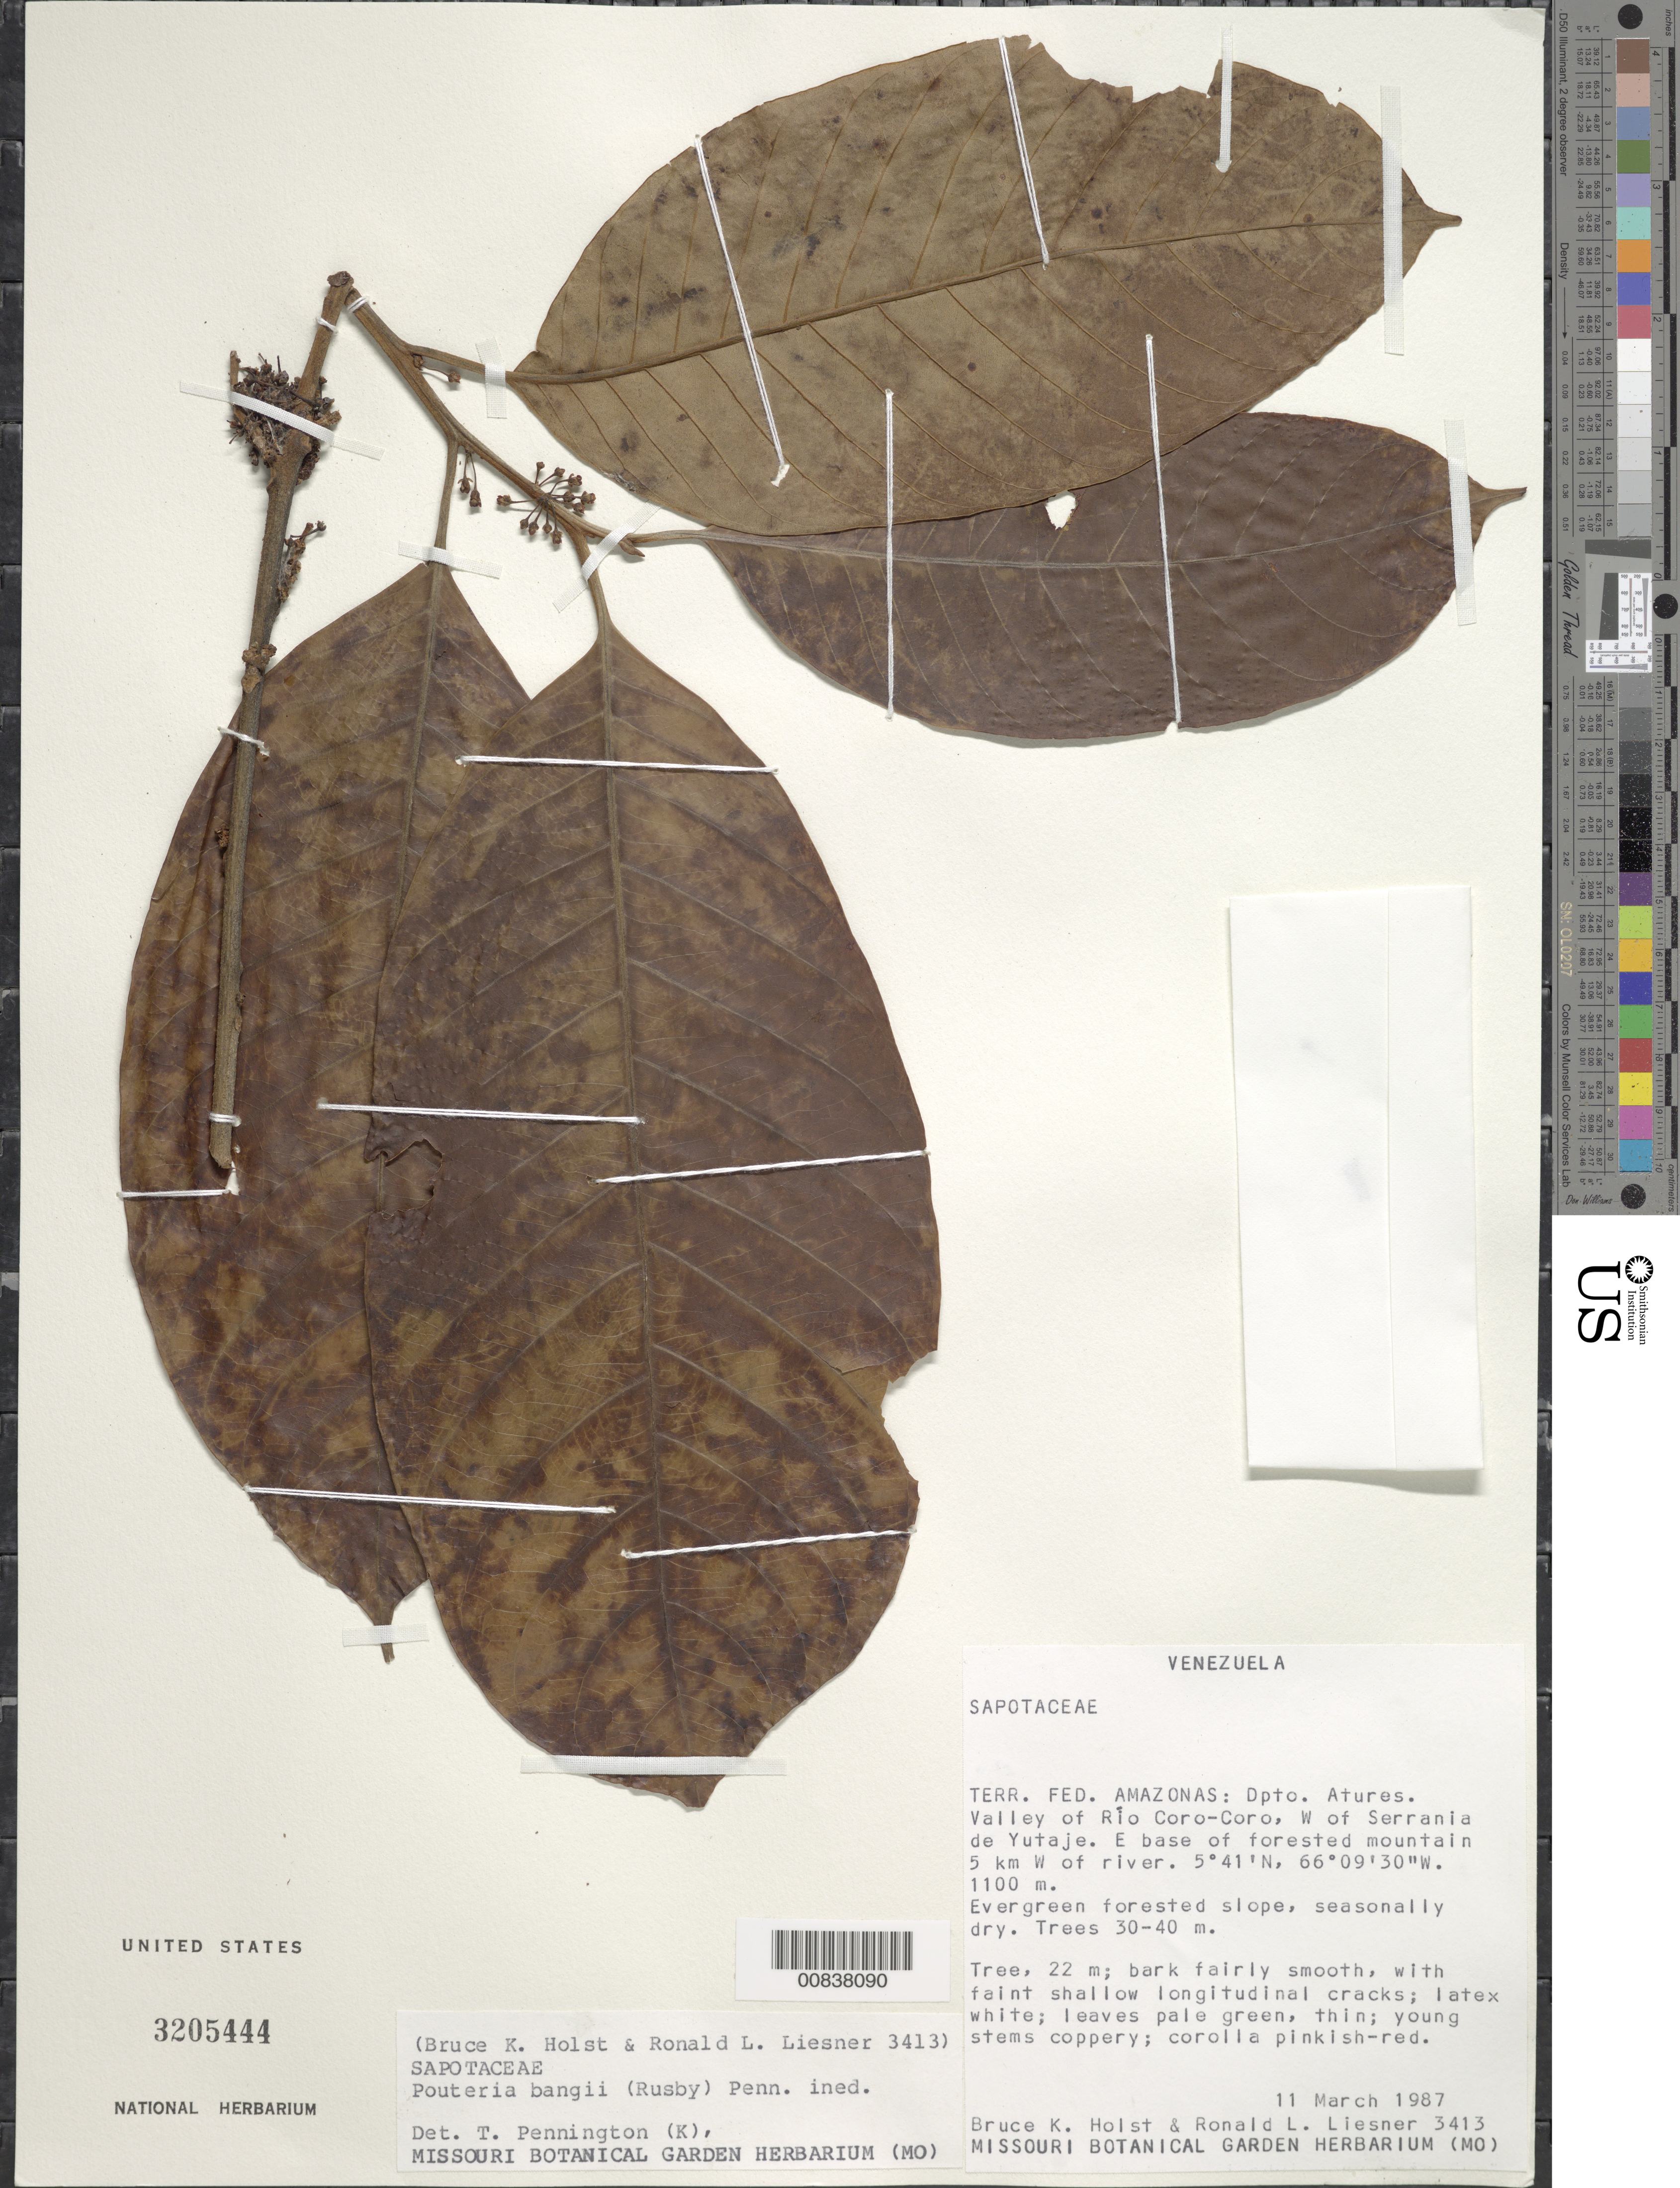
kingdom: Plantae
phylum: Tracheophyta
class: Magnoliopsida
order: Ericales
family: Sapotaceae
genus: Pouteria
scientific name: Pouteria bangii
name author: (Rusby) T.D. Penn.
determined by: Pennington, T. D., (K)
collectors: B. Holst & R. L. Liesner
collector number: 3413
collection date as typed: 11-Mar-87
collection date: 1987-03-11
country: Venezuela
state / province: Amazonas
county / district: Atures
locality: Río Coro-Coro valley, W of Serrania de Yutajé; E base of mountain 5 km W of river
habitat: Evergreen forested slope, seasonally dry, trees 30-40 m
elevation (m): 1100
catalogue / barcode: US 3205444